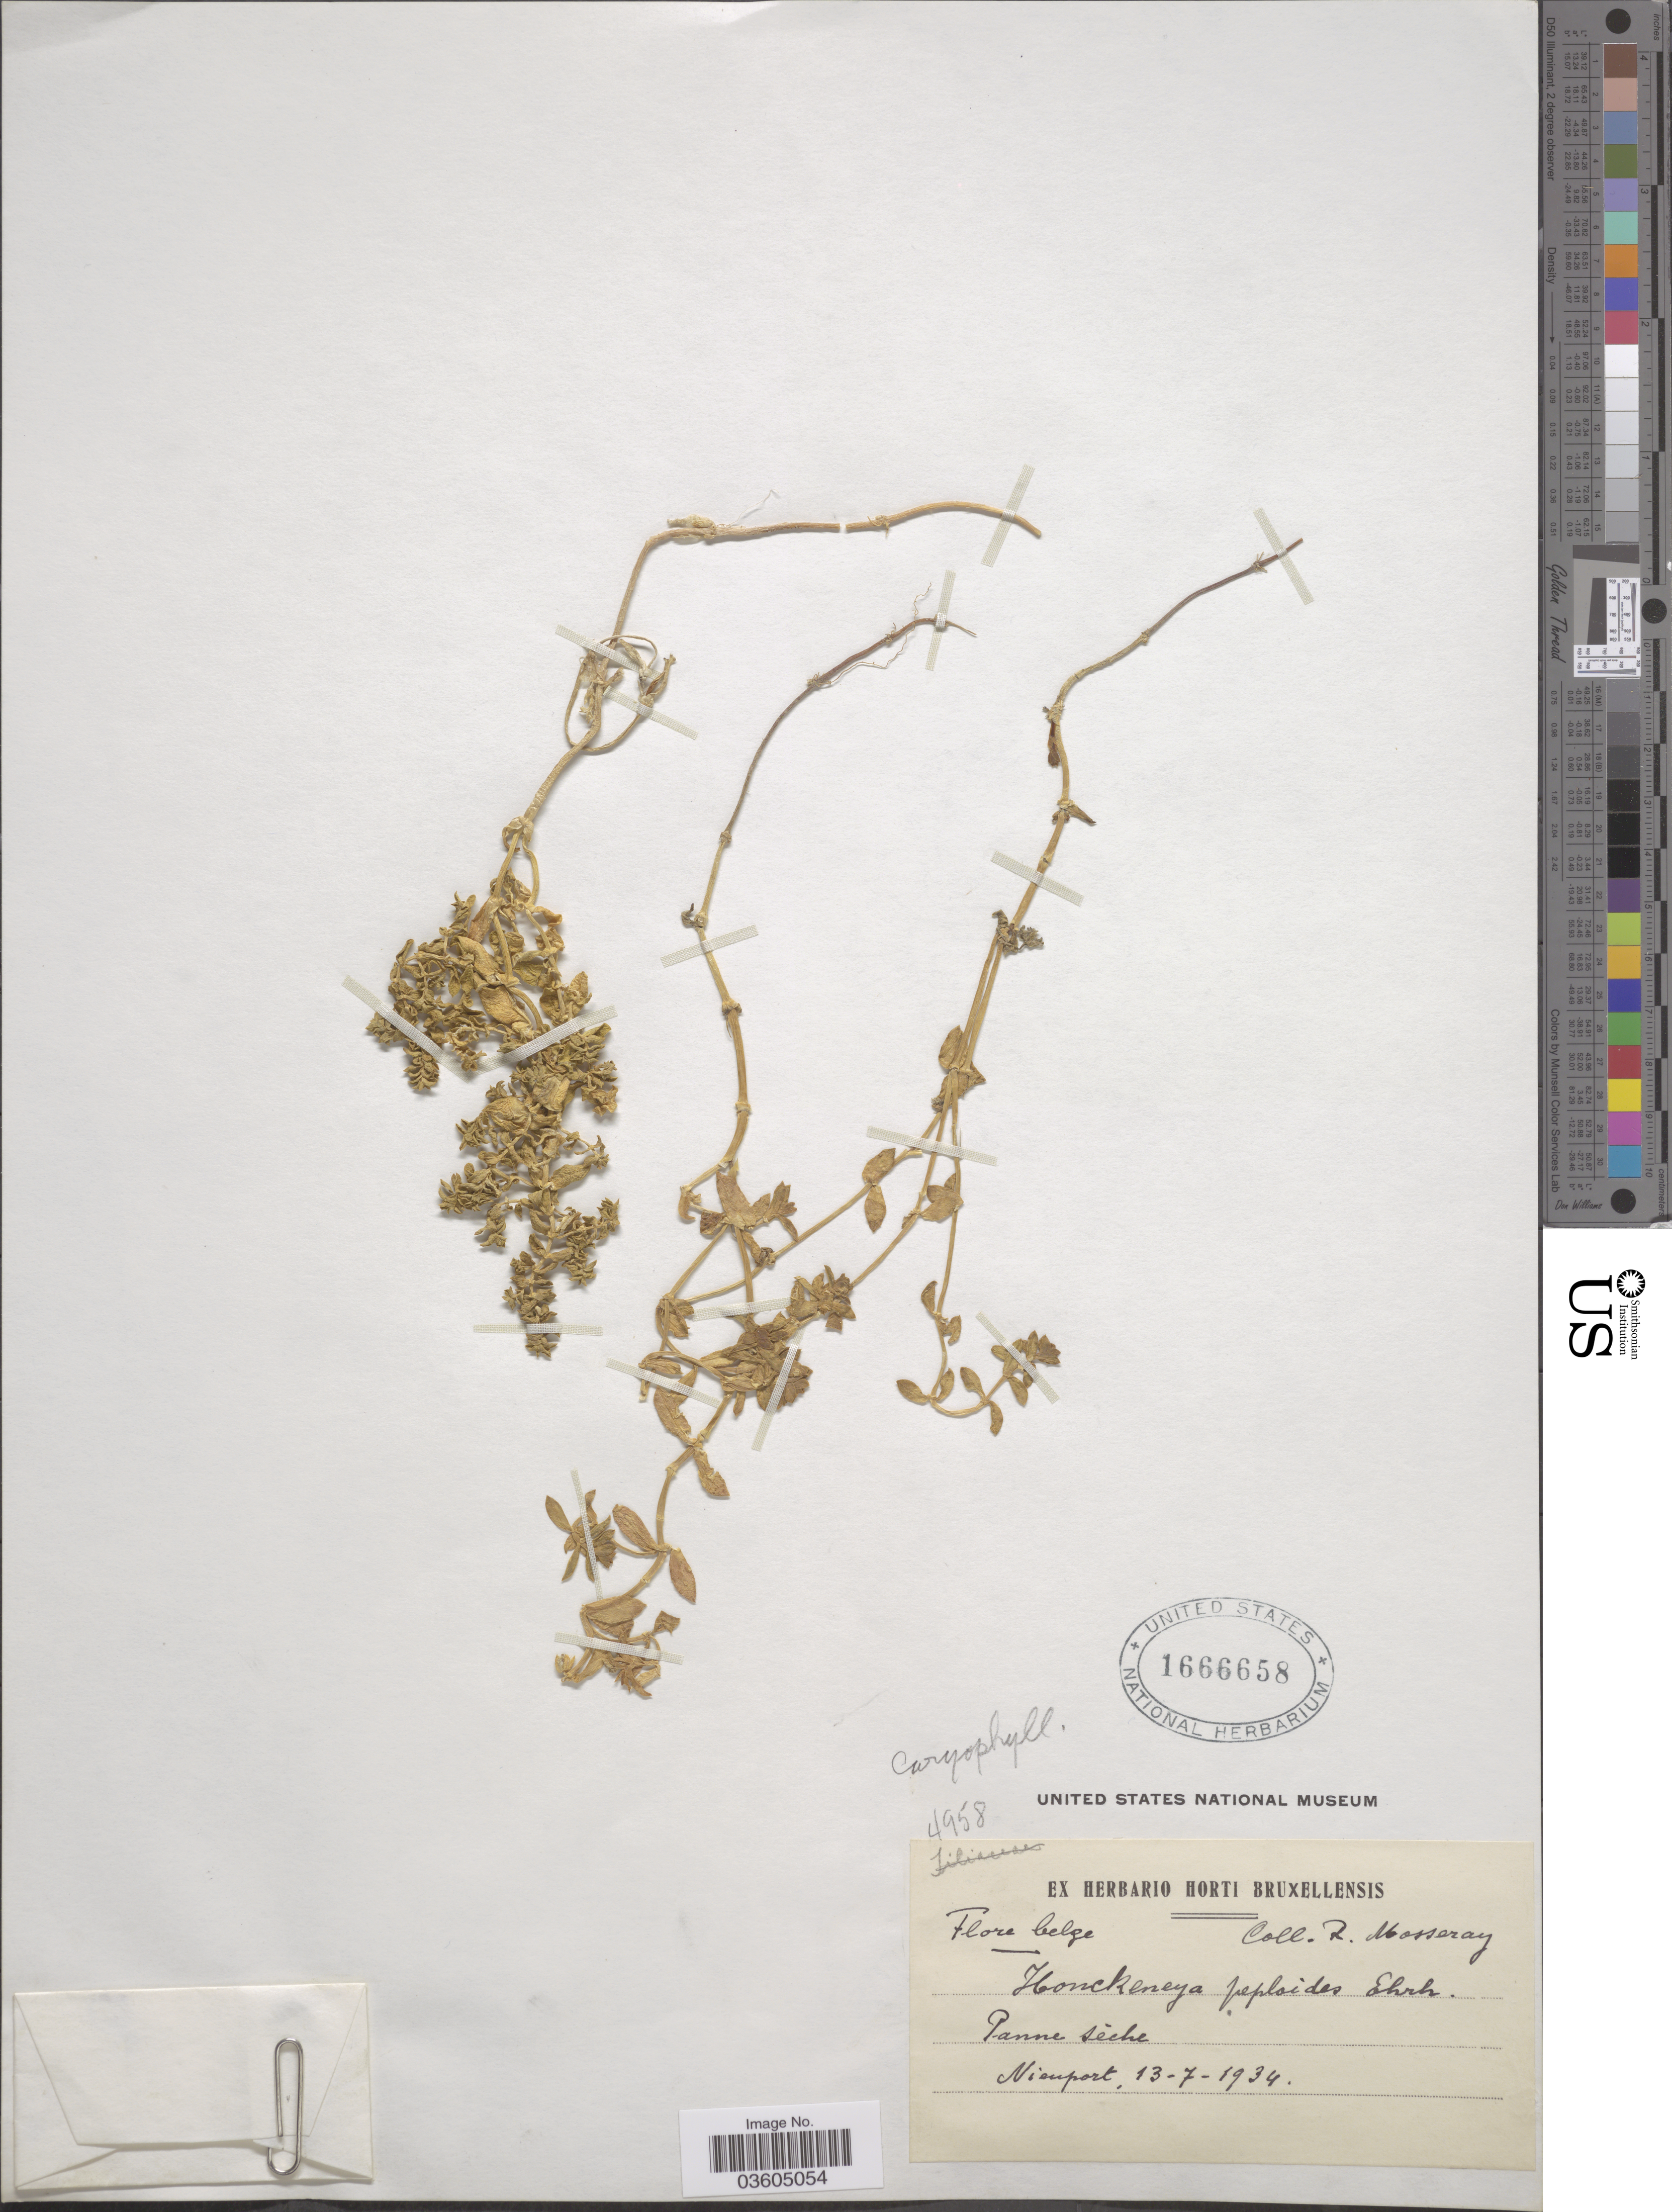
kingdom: Plantae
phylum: Tracheophyta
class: Magnoliopsida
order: Caryophyllales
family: Caryophyllaceae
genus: Honckenya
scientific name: Honckenya peploides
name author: (L.) Ehrh.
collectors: R. Mosseray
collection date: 1934-07-13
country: Belgium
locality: Belge. Panne séche. Nieuport.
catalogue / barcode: US 1666658